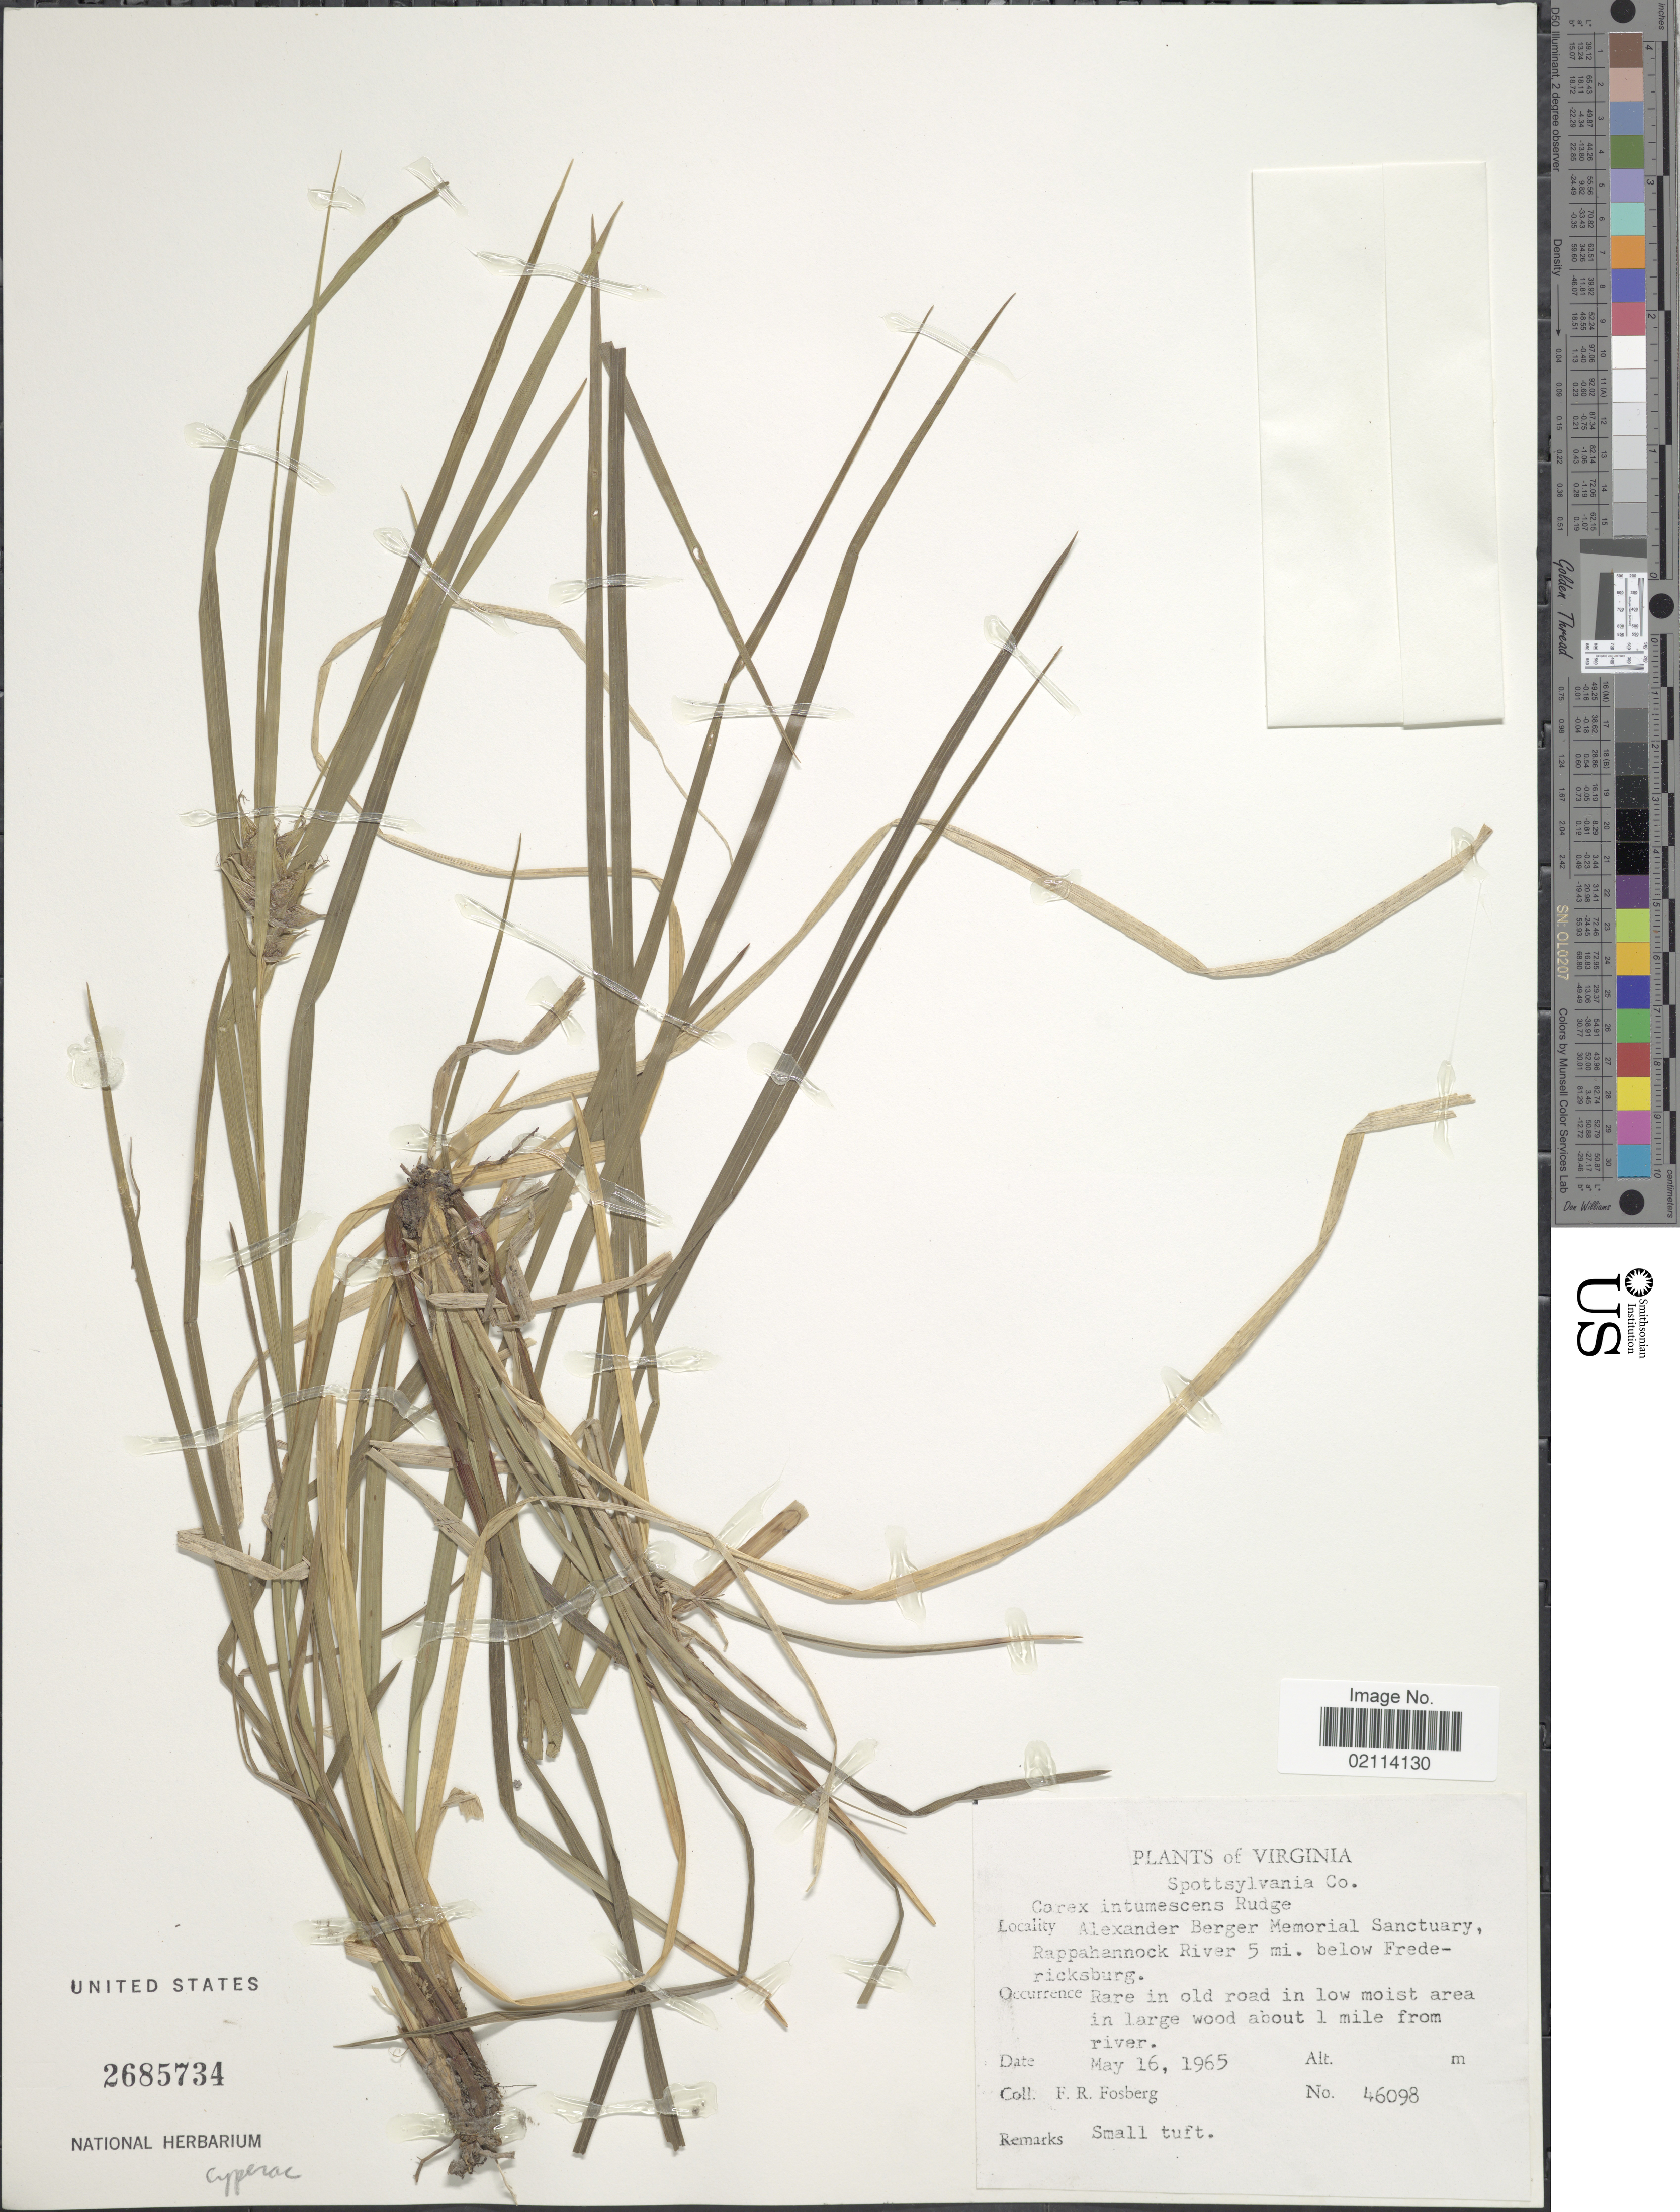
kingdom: Plantae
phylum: Tracheophyta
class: Liliopsida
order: Poales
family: Cyperaceae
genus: Carex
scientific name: Carex intumescens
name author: Rudge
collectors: F. R. Fosberg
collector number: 46098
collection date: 1965-05-16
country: United States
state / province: Virginia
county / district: Spotsylvania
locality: Spottsylvania Co., Alexander Berger Memorial Sanctuary, Rappahannock River 5 mi. below Fredericksburg, rare in old road low moist area in large wood about 1 mile from river.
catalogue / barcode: US 2685734